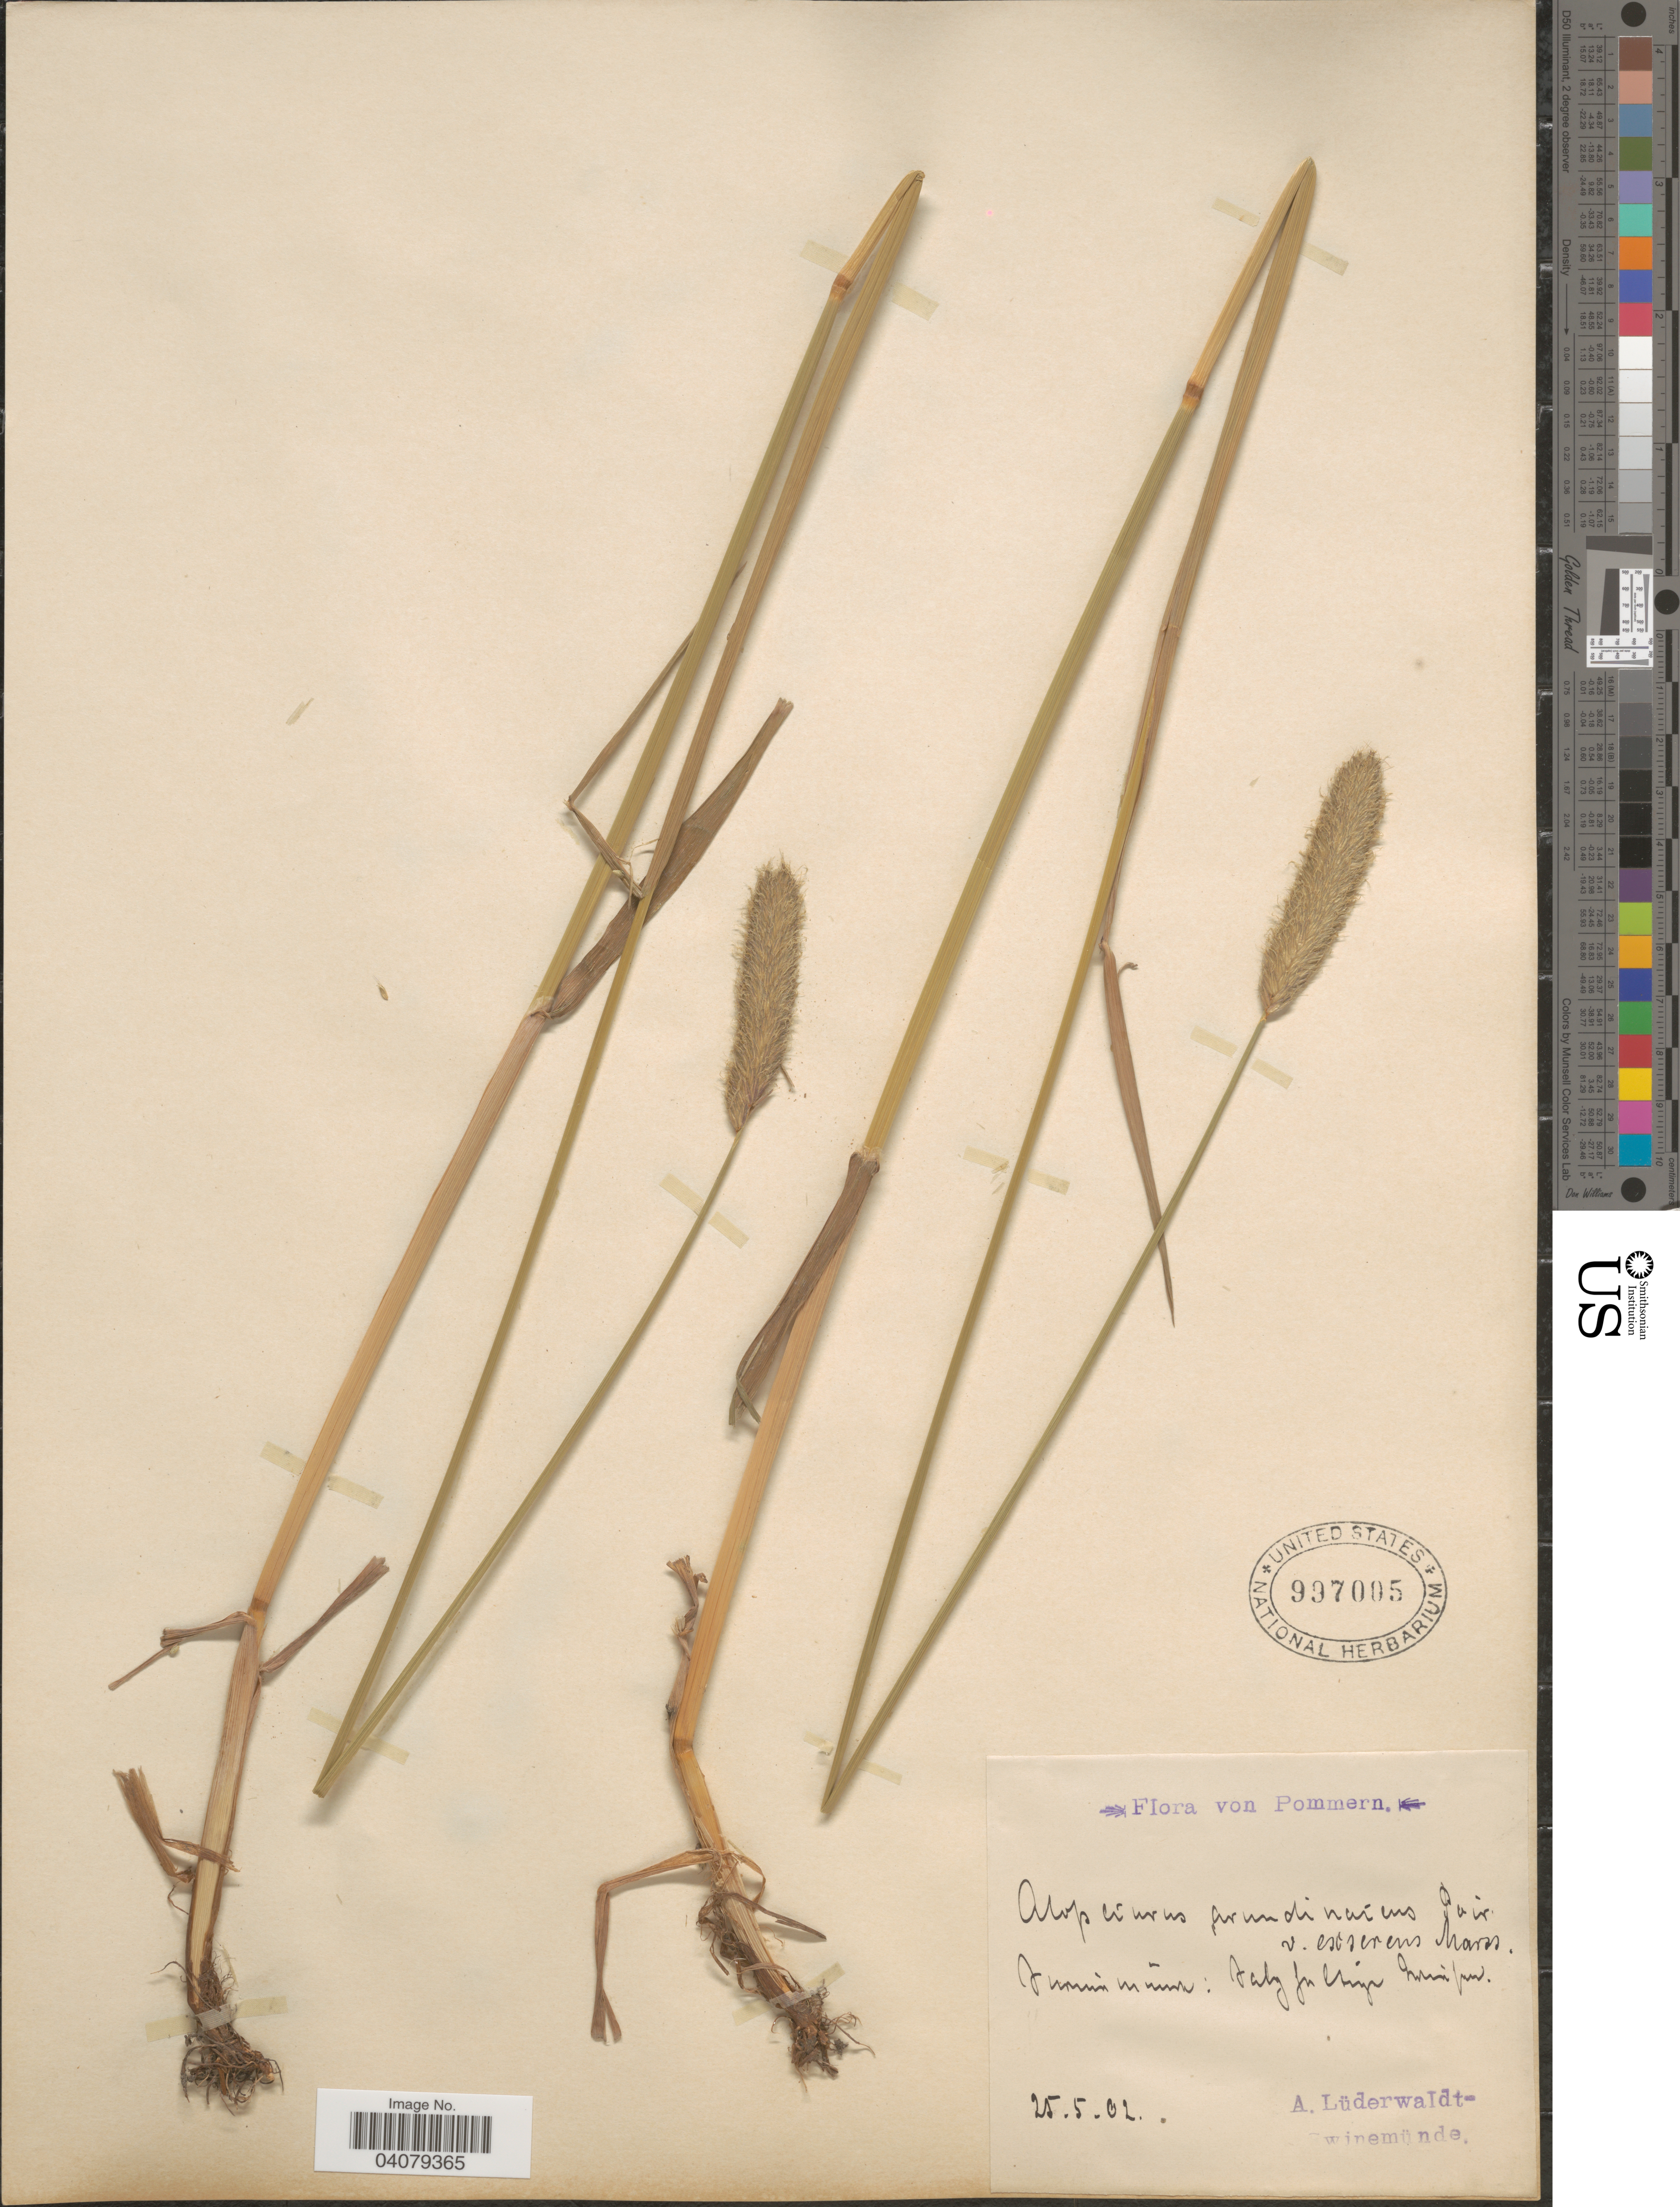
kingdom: Plantae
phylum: Tracheophyta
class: Liliopsida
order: Poales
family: Poaceae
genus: Alopecurus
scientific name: Alopecurus arundinaceus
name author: Poir.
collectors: A. Lüderwaldt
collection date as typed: Transcribed d/m/y: 25/5/2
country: Germany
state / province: Mecklenburg-Vorpommern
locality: Pommern.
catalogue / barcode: US 997005